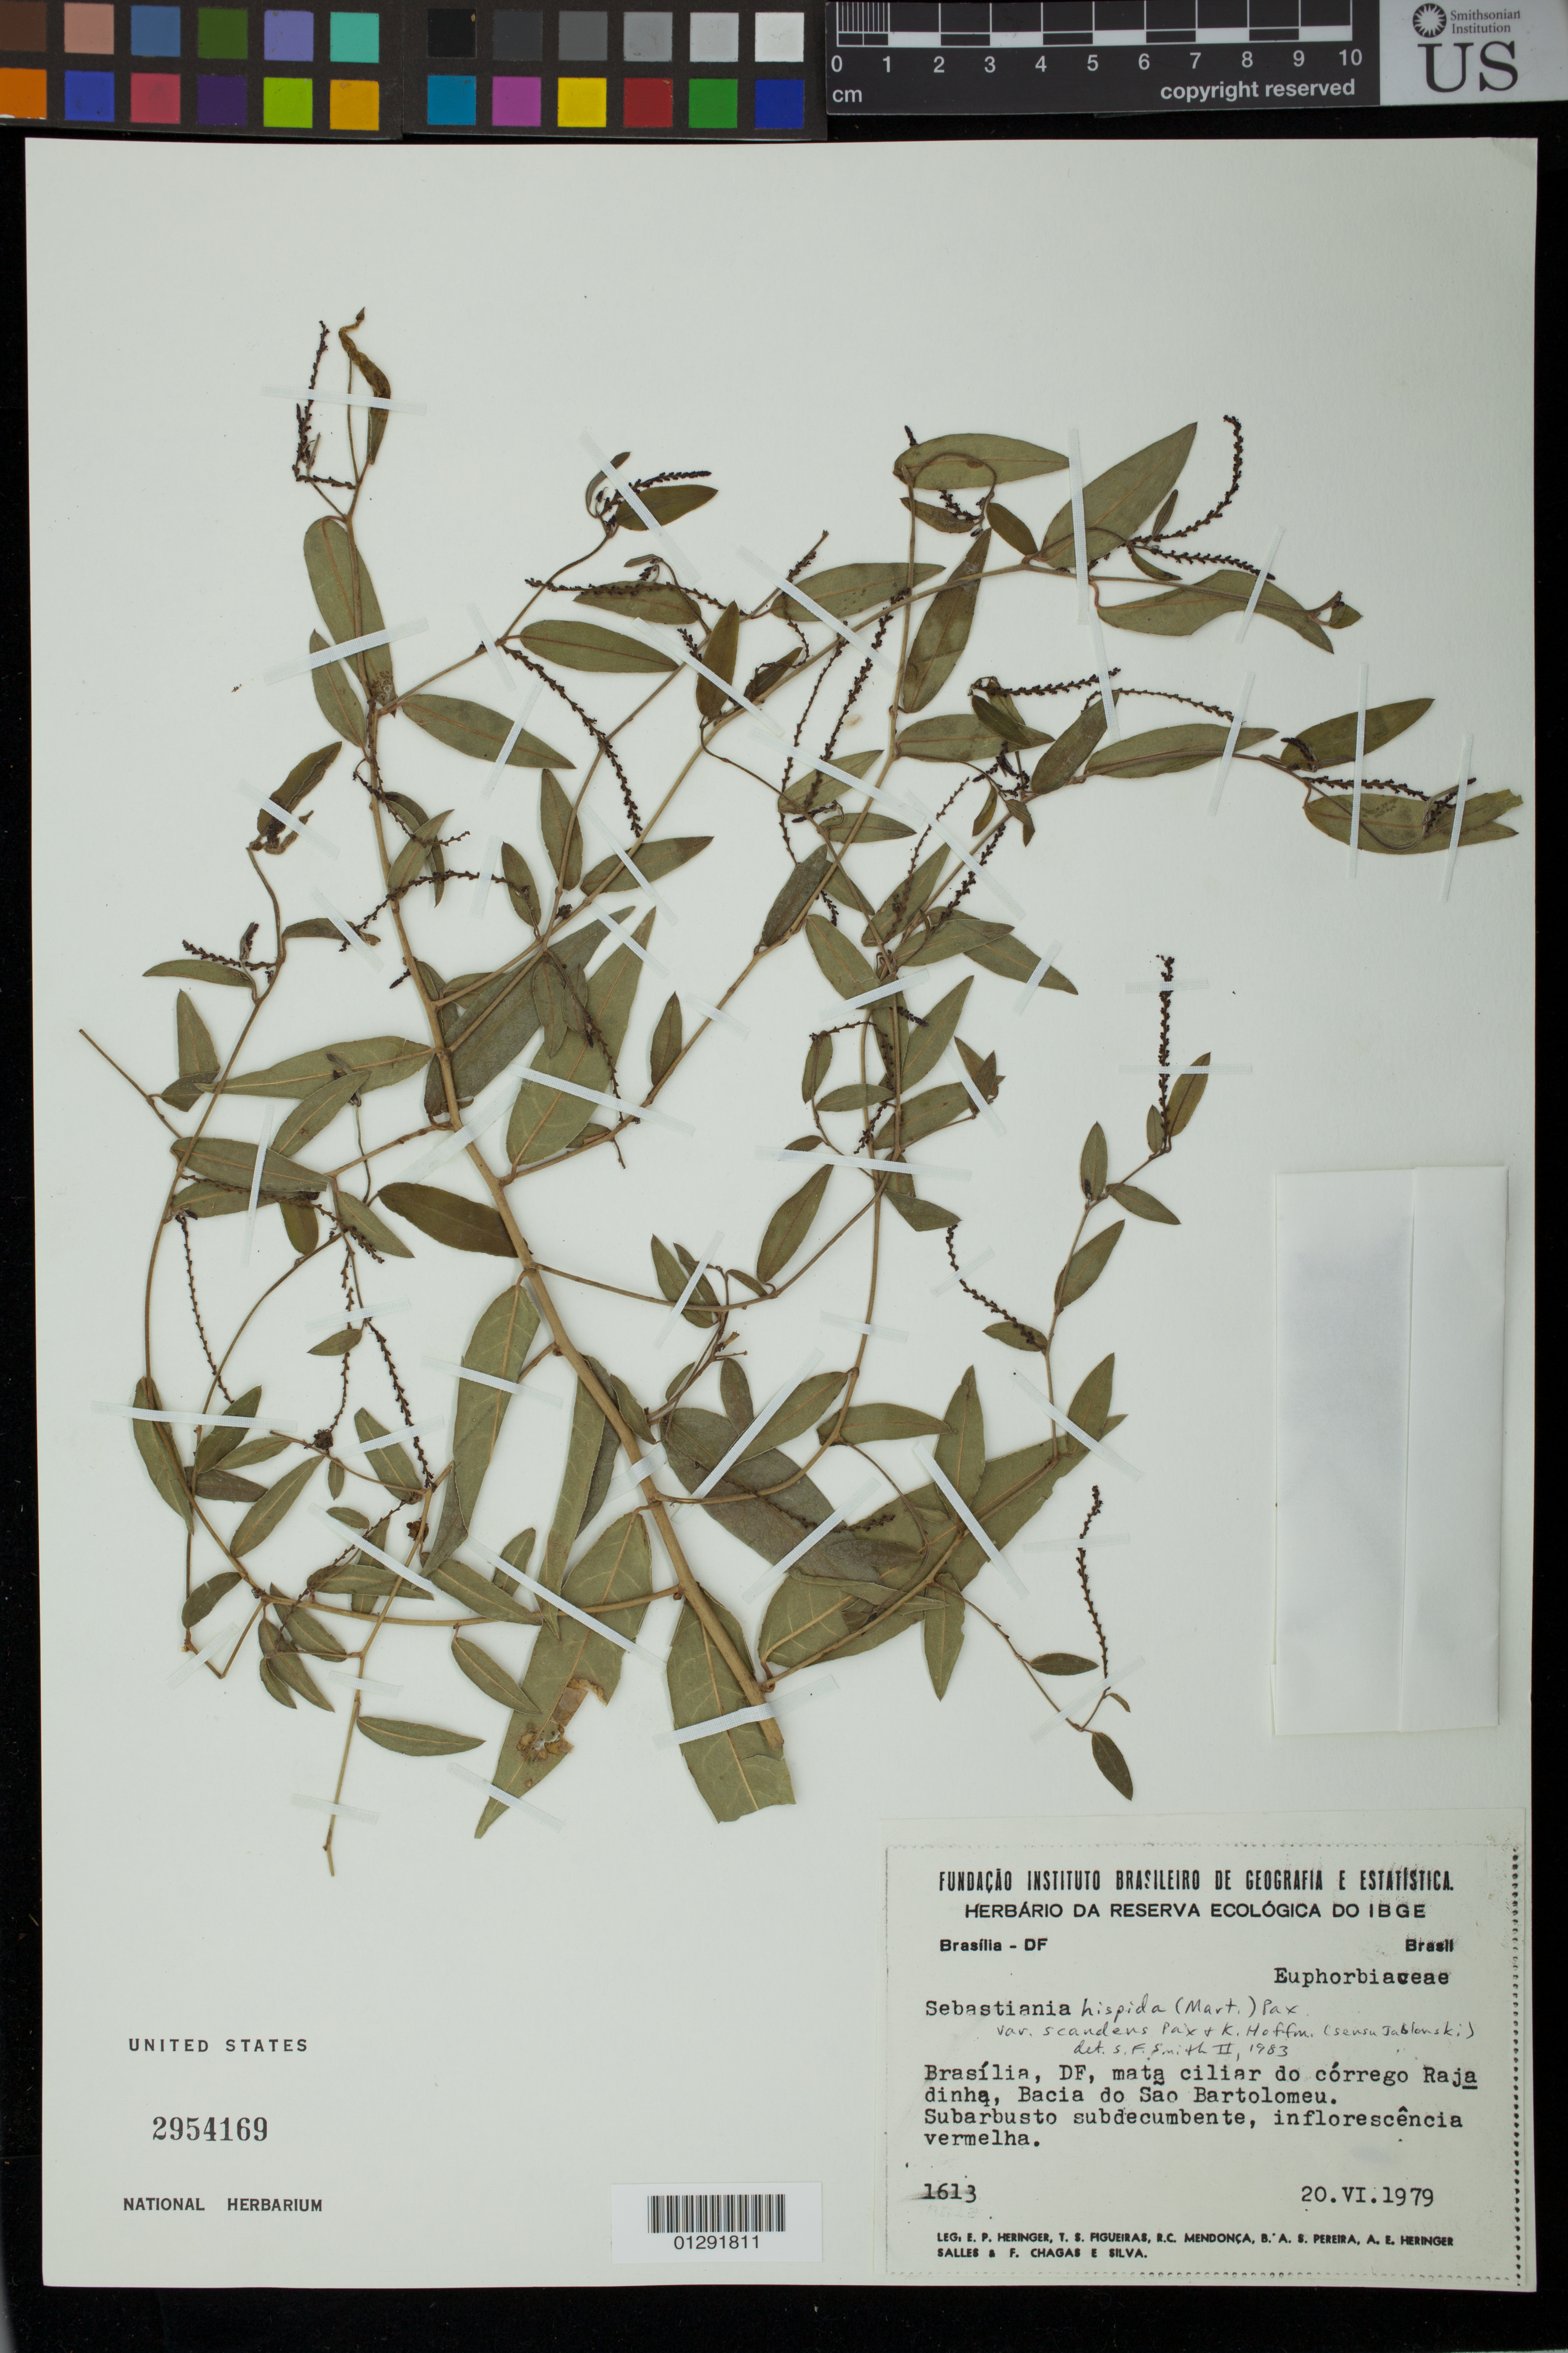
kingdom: Plantae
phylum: Tracheophyta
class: Magnoliopsida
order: Malpighiales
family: Euphorbiaceae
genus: Sebastiania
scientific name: Sebastiania scandens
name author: (Pax & K. Hoffm.) Jablonski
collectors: E. P. Heringer, T. S. Figueiras, R. C. Mendonça & B. A. S. Pereira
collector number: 1613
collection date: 1979-06-20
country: Brazil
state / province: Distrito Federal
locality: Brasilia, DF, mata ciliar do corrego Raja dinha, Bacia do Sao Bartolomeu.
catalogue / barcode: US 2954169